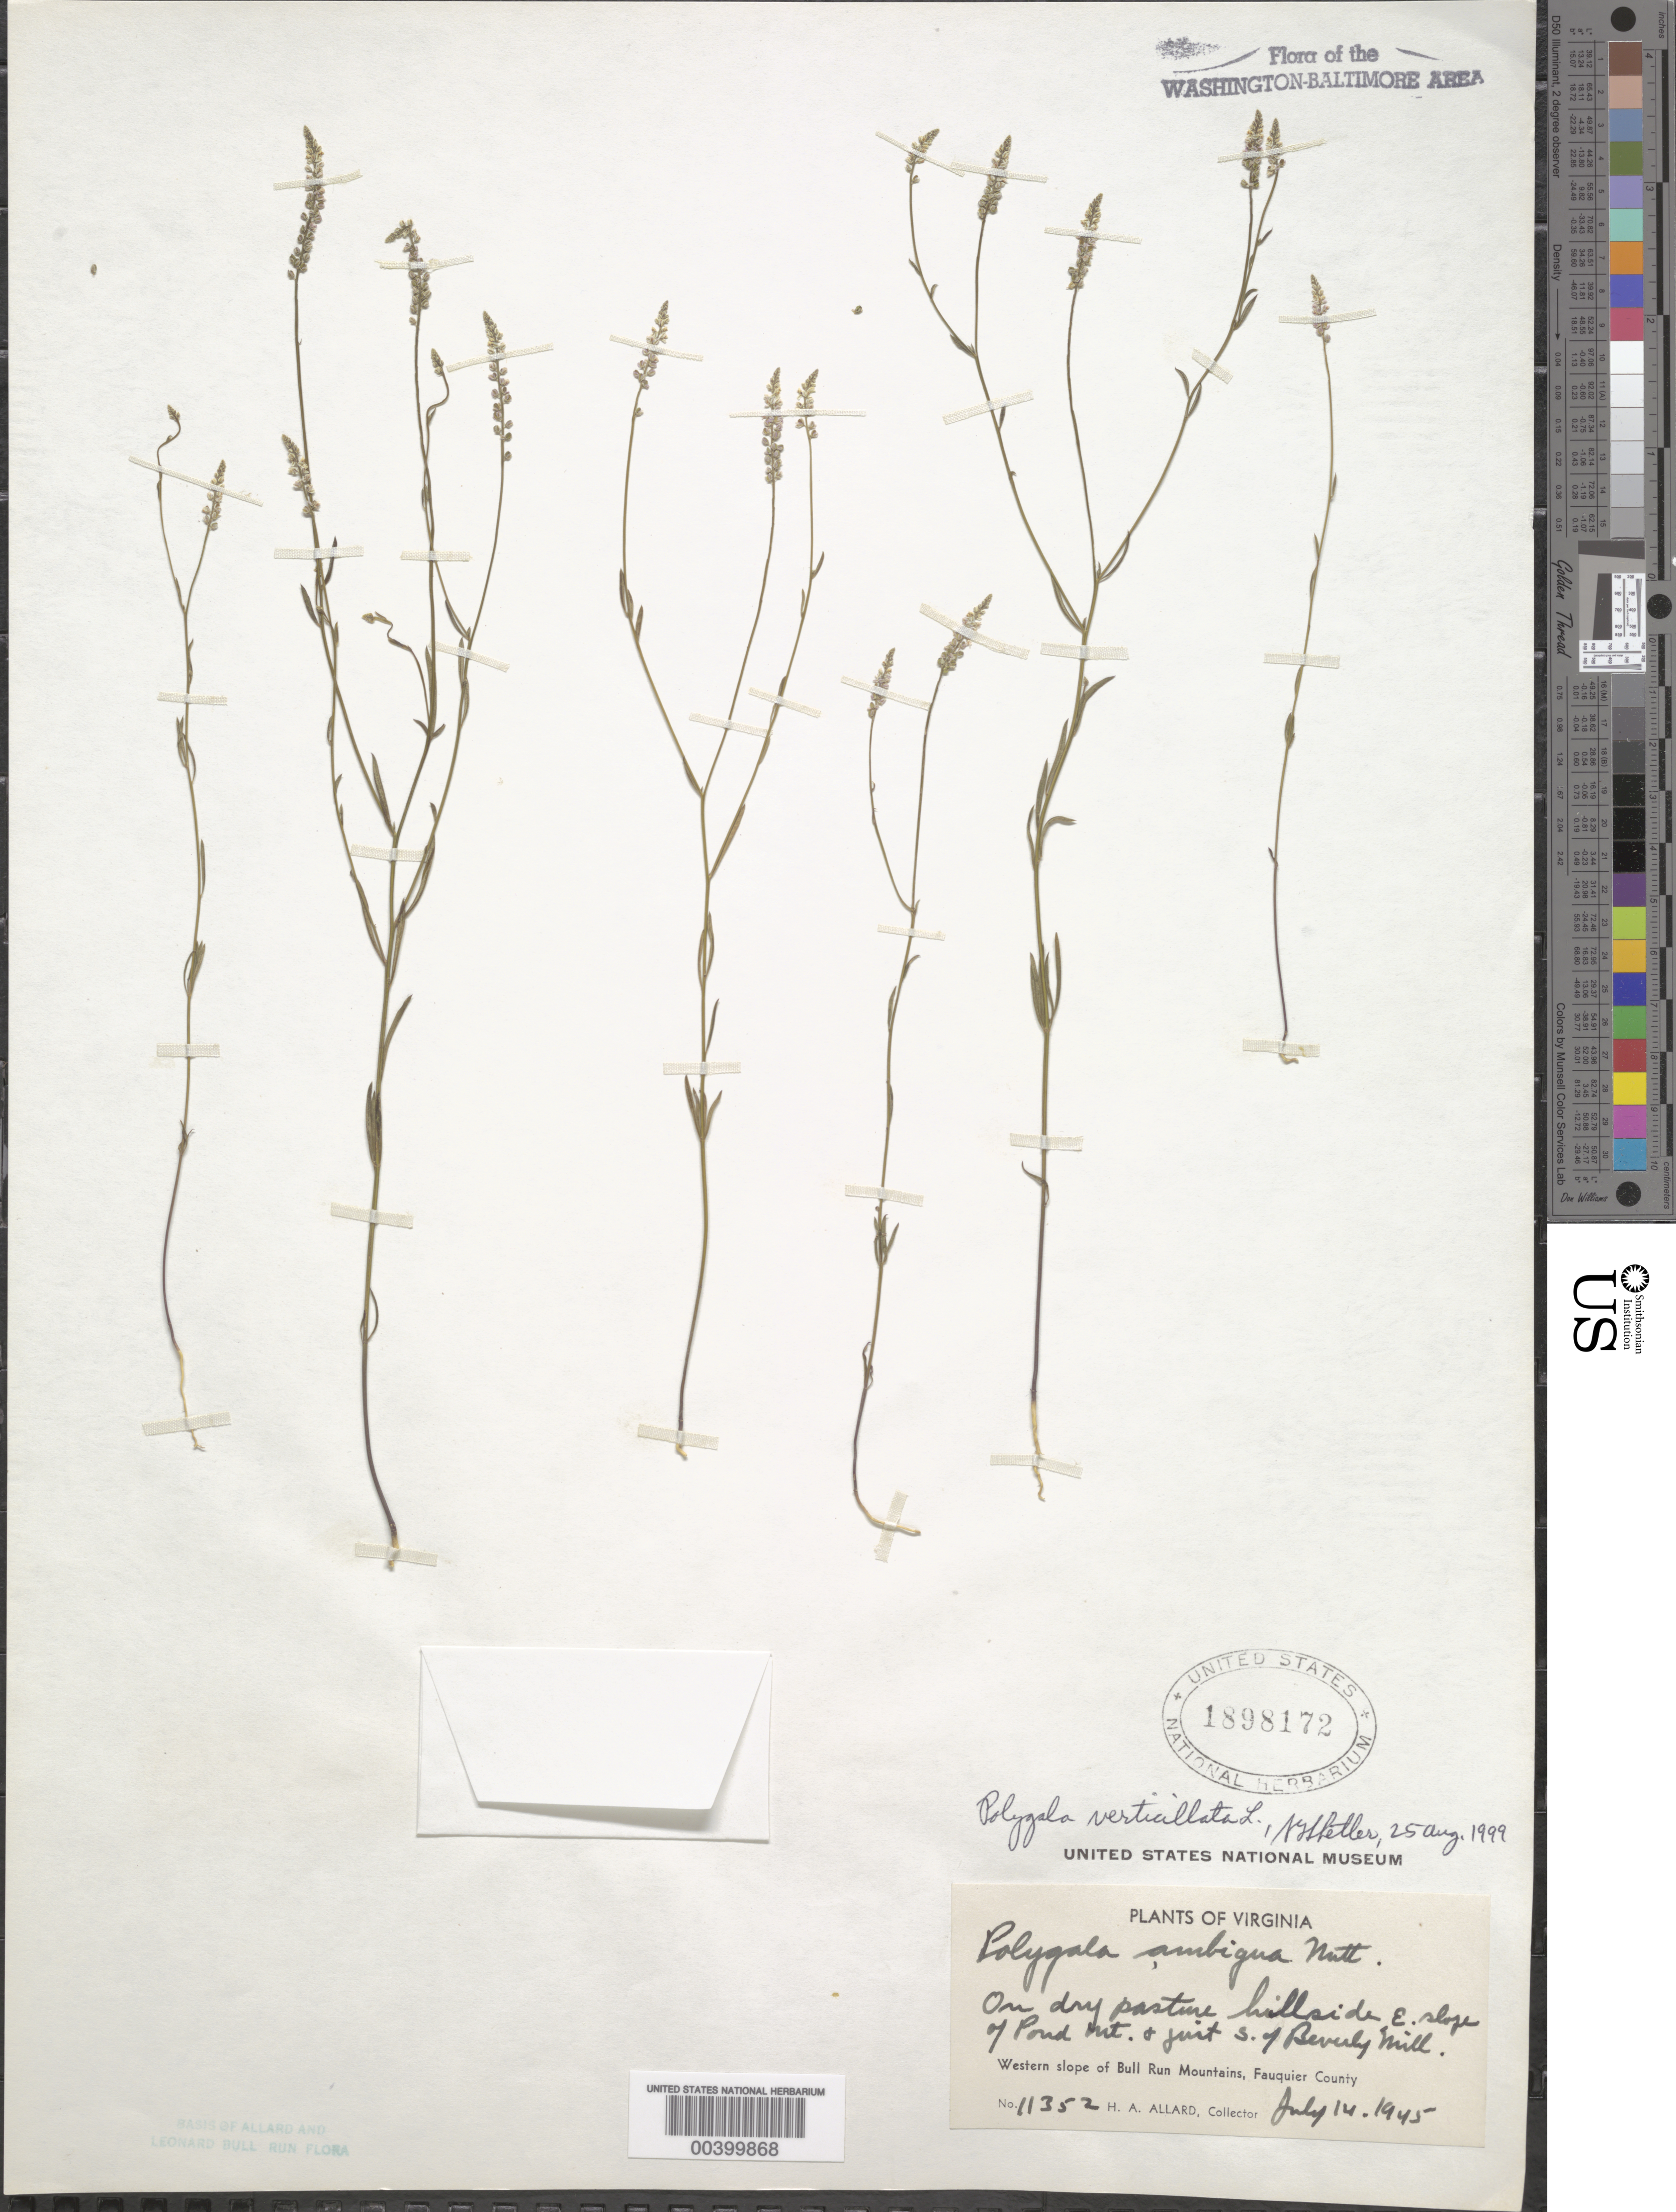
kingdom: Plantae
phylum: Tracheophyta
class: Magnoliopsida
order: Fabales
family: Polygalaceae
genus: Polygala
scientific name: Polygala verticillata var. ambigua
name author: (Nutt.) Alph. Wood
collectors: H. A. Allard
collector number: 11352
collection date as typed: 14 Jul 1945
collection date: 1945-07-14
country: United States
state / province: Virginia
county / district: Fauquier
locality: South of Beverley Mill, Pond Mountains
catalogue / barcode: US 1898172